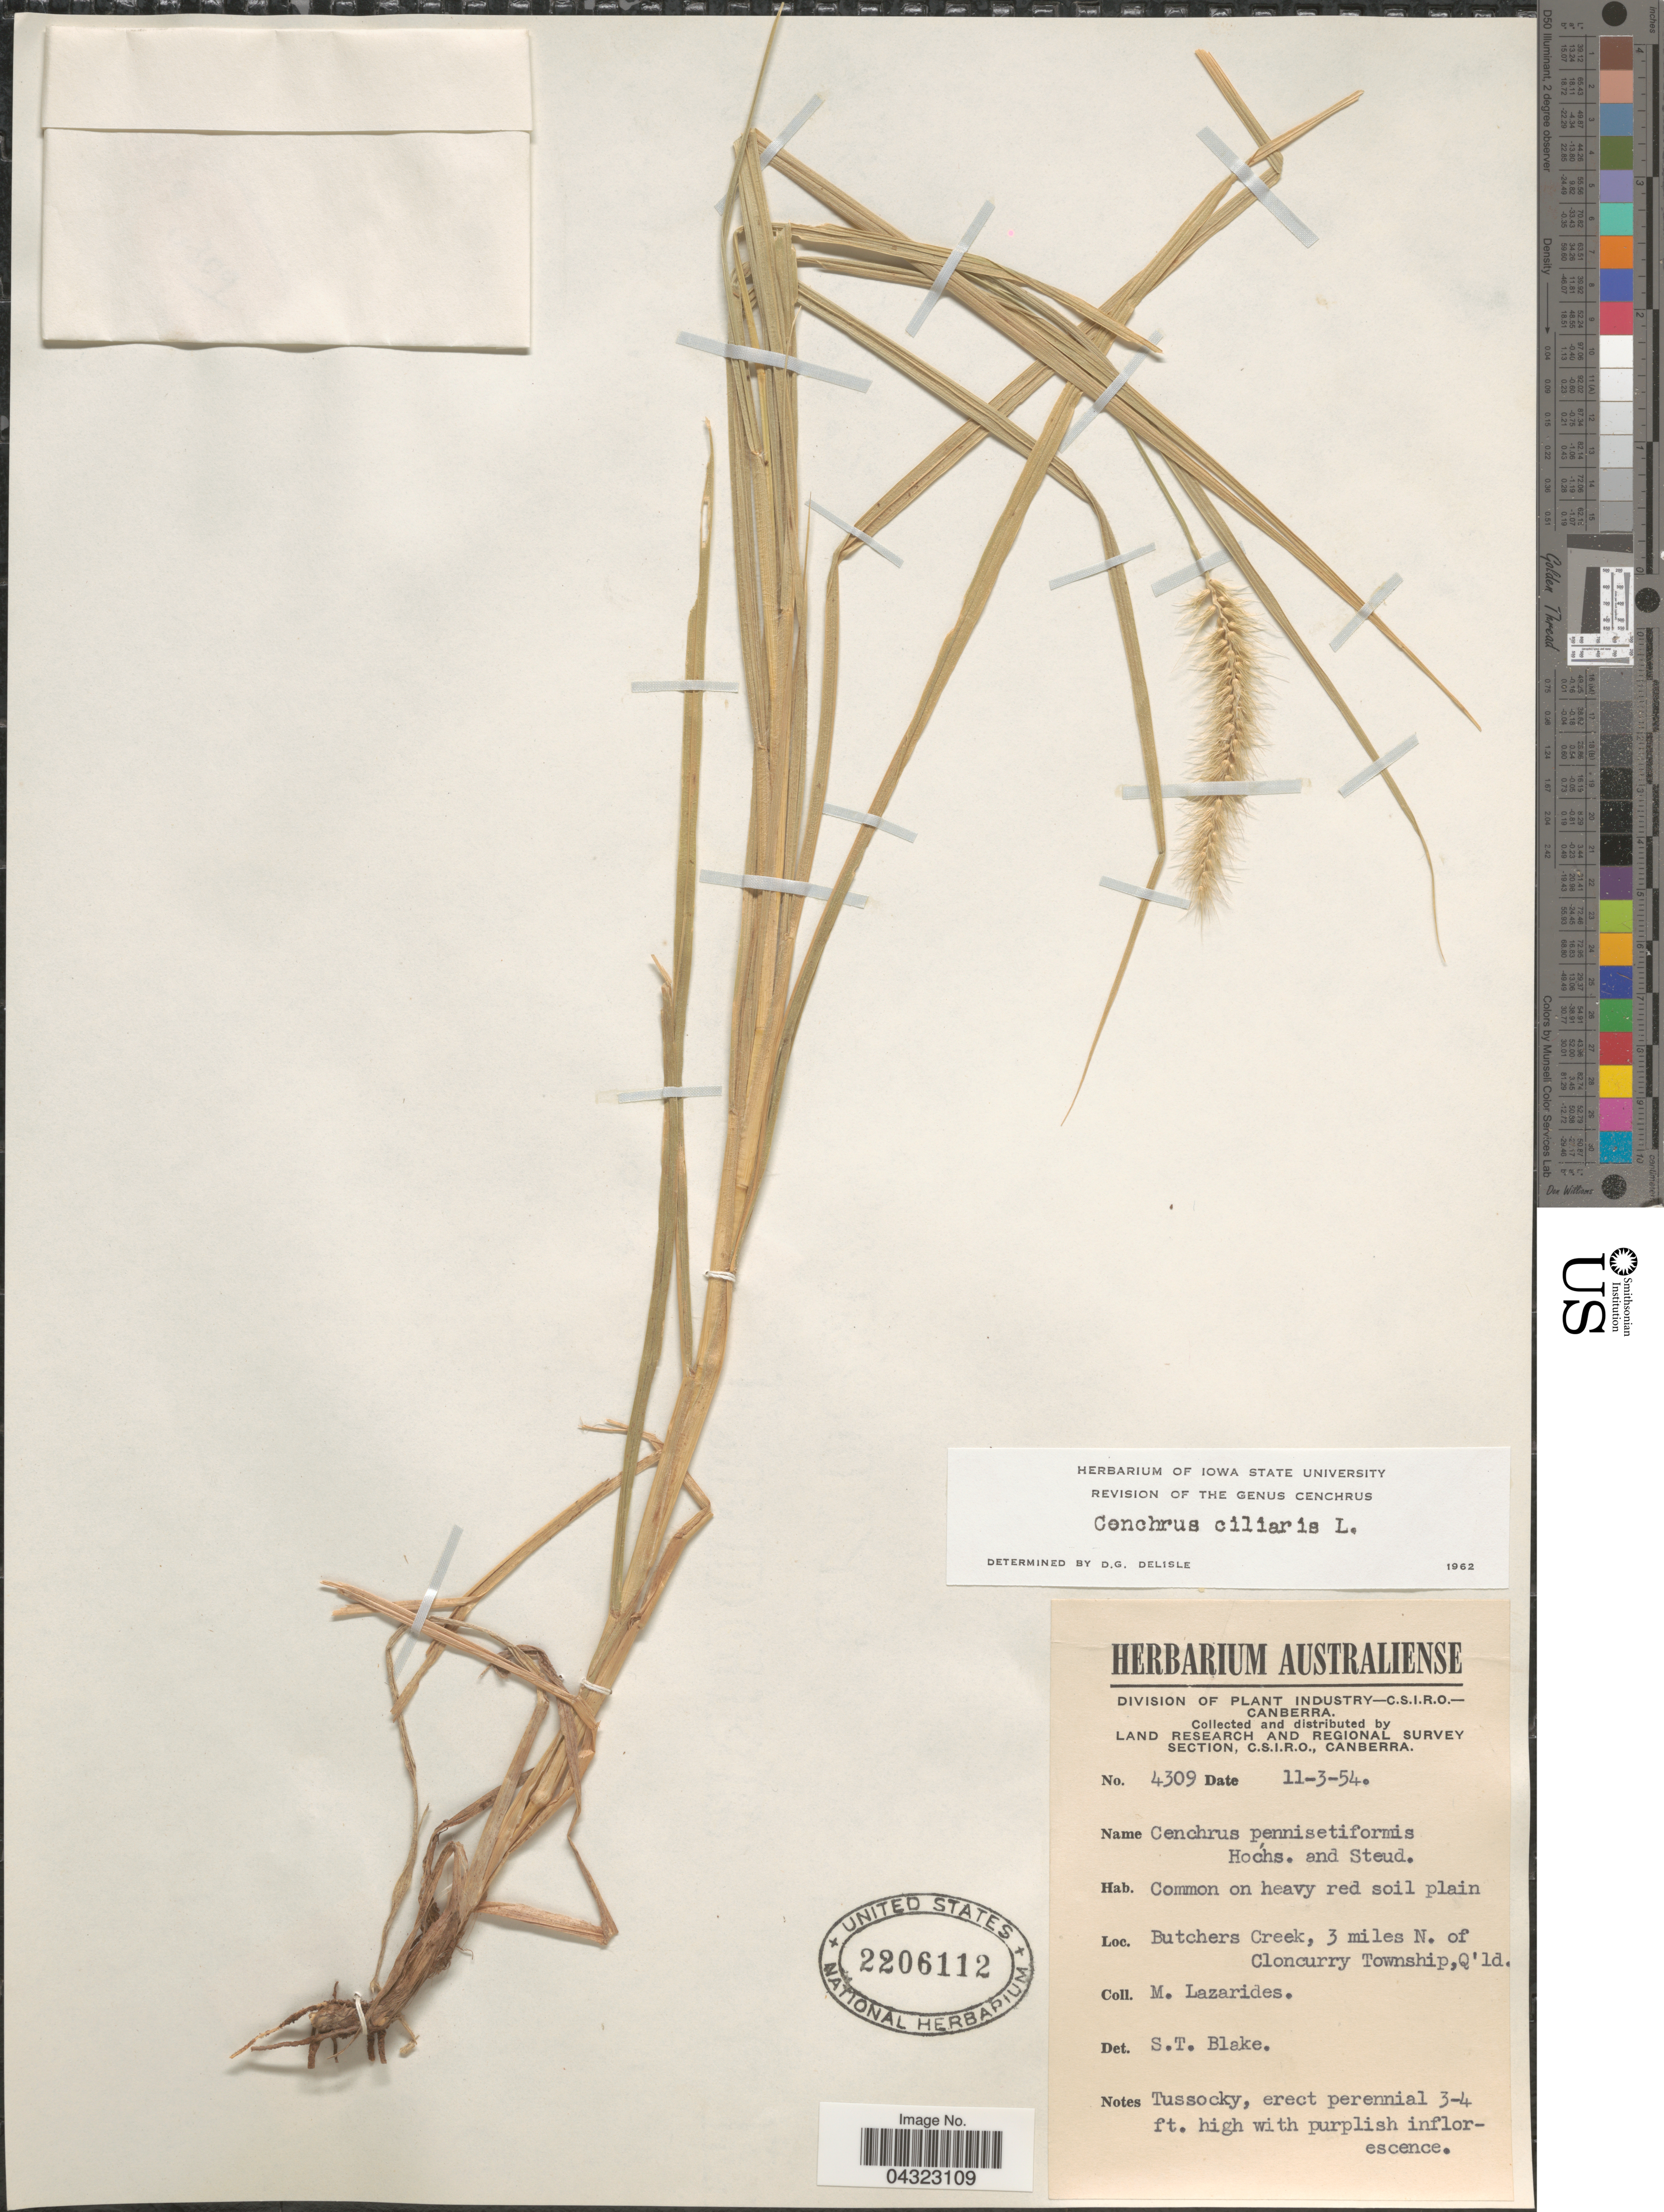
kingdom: Plantae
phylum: Tracheophyta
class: Liliopsida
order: Poales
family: Poaceae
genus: Cenchrus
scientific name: Cenchrus pennisetiformis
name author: Hochst. & Steud. ex Steud.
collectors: M. Lazarides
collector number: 4309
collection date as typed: Transcribed d/m/y: 11/3/54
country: Australia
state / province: Queensland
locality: Land Research and Regional Survey Section. Butchers Creek, 3 miles N. of Cloncurry Township, Q'ld.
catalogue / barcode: US 2206112